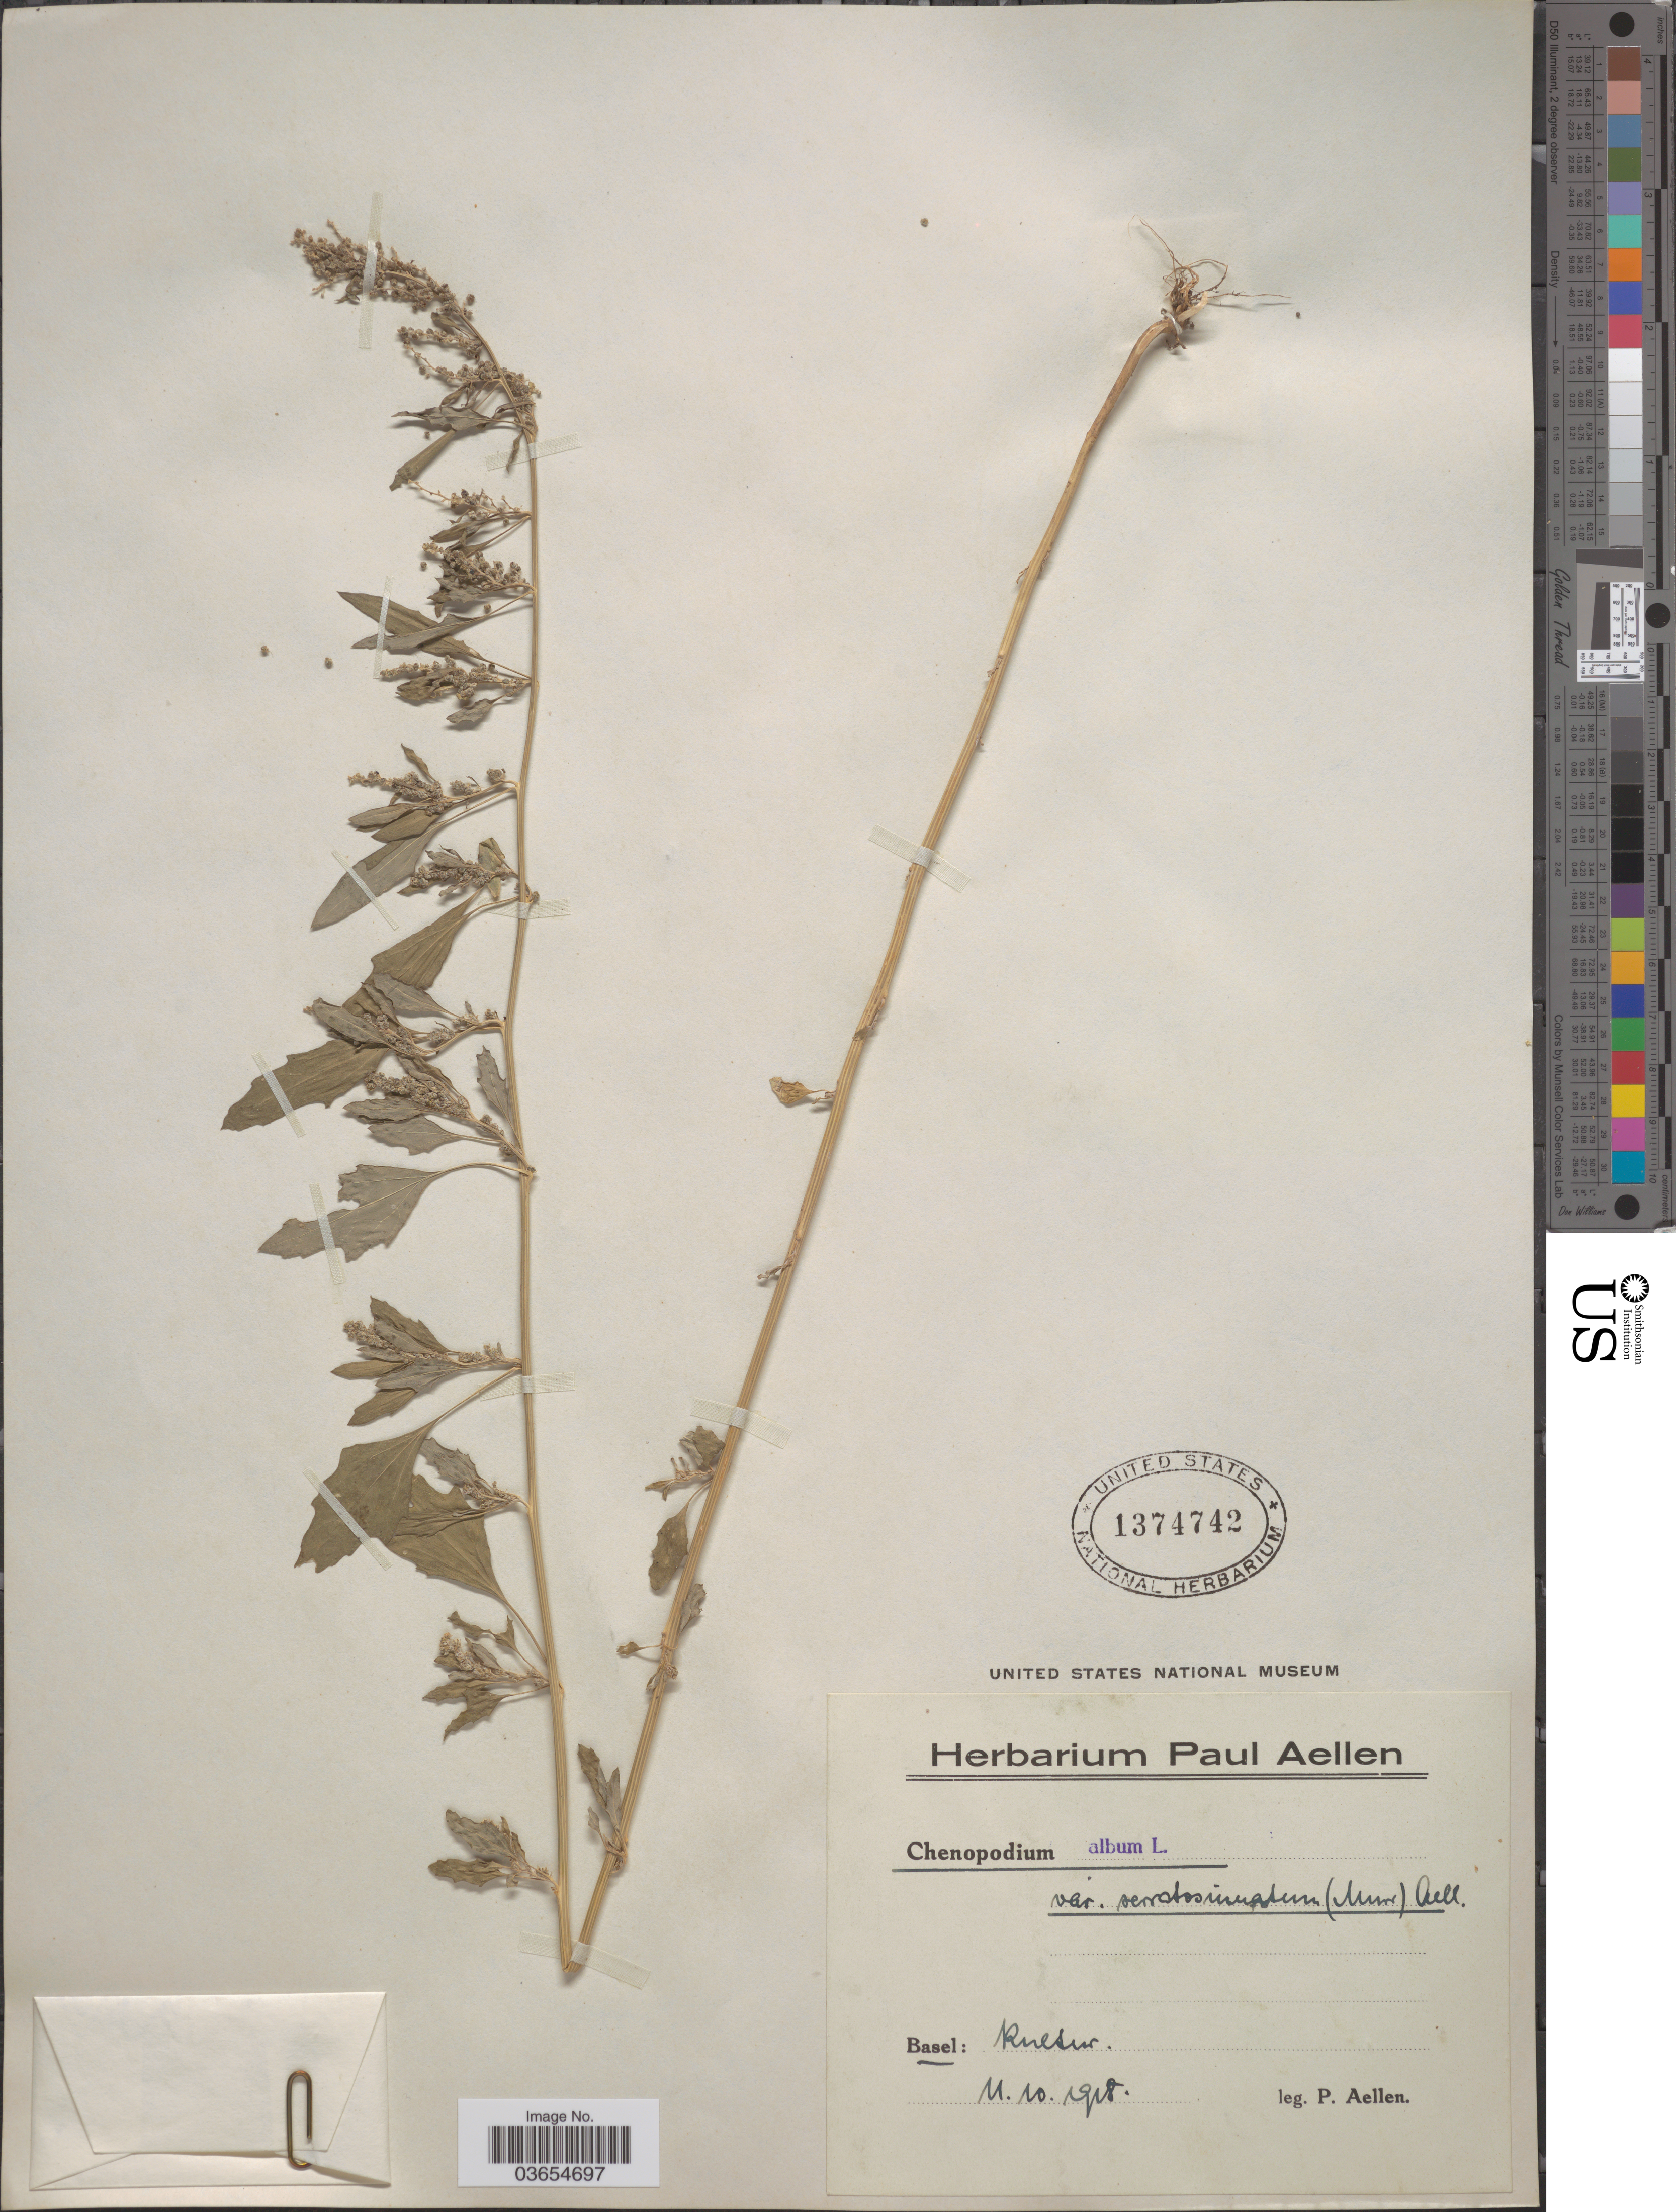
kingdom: Plantae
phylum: Tracheophyta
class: Magnoliopsida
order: Caryophyllales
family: Amaranthaceae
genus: Chenopodium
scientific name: Chenopodium album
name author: L.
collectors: P. Aellen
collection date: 1918-10-11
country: Switzerland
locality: Basel: Ruesur.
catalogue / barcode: US 1374742